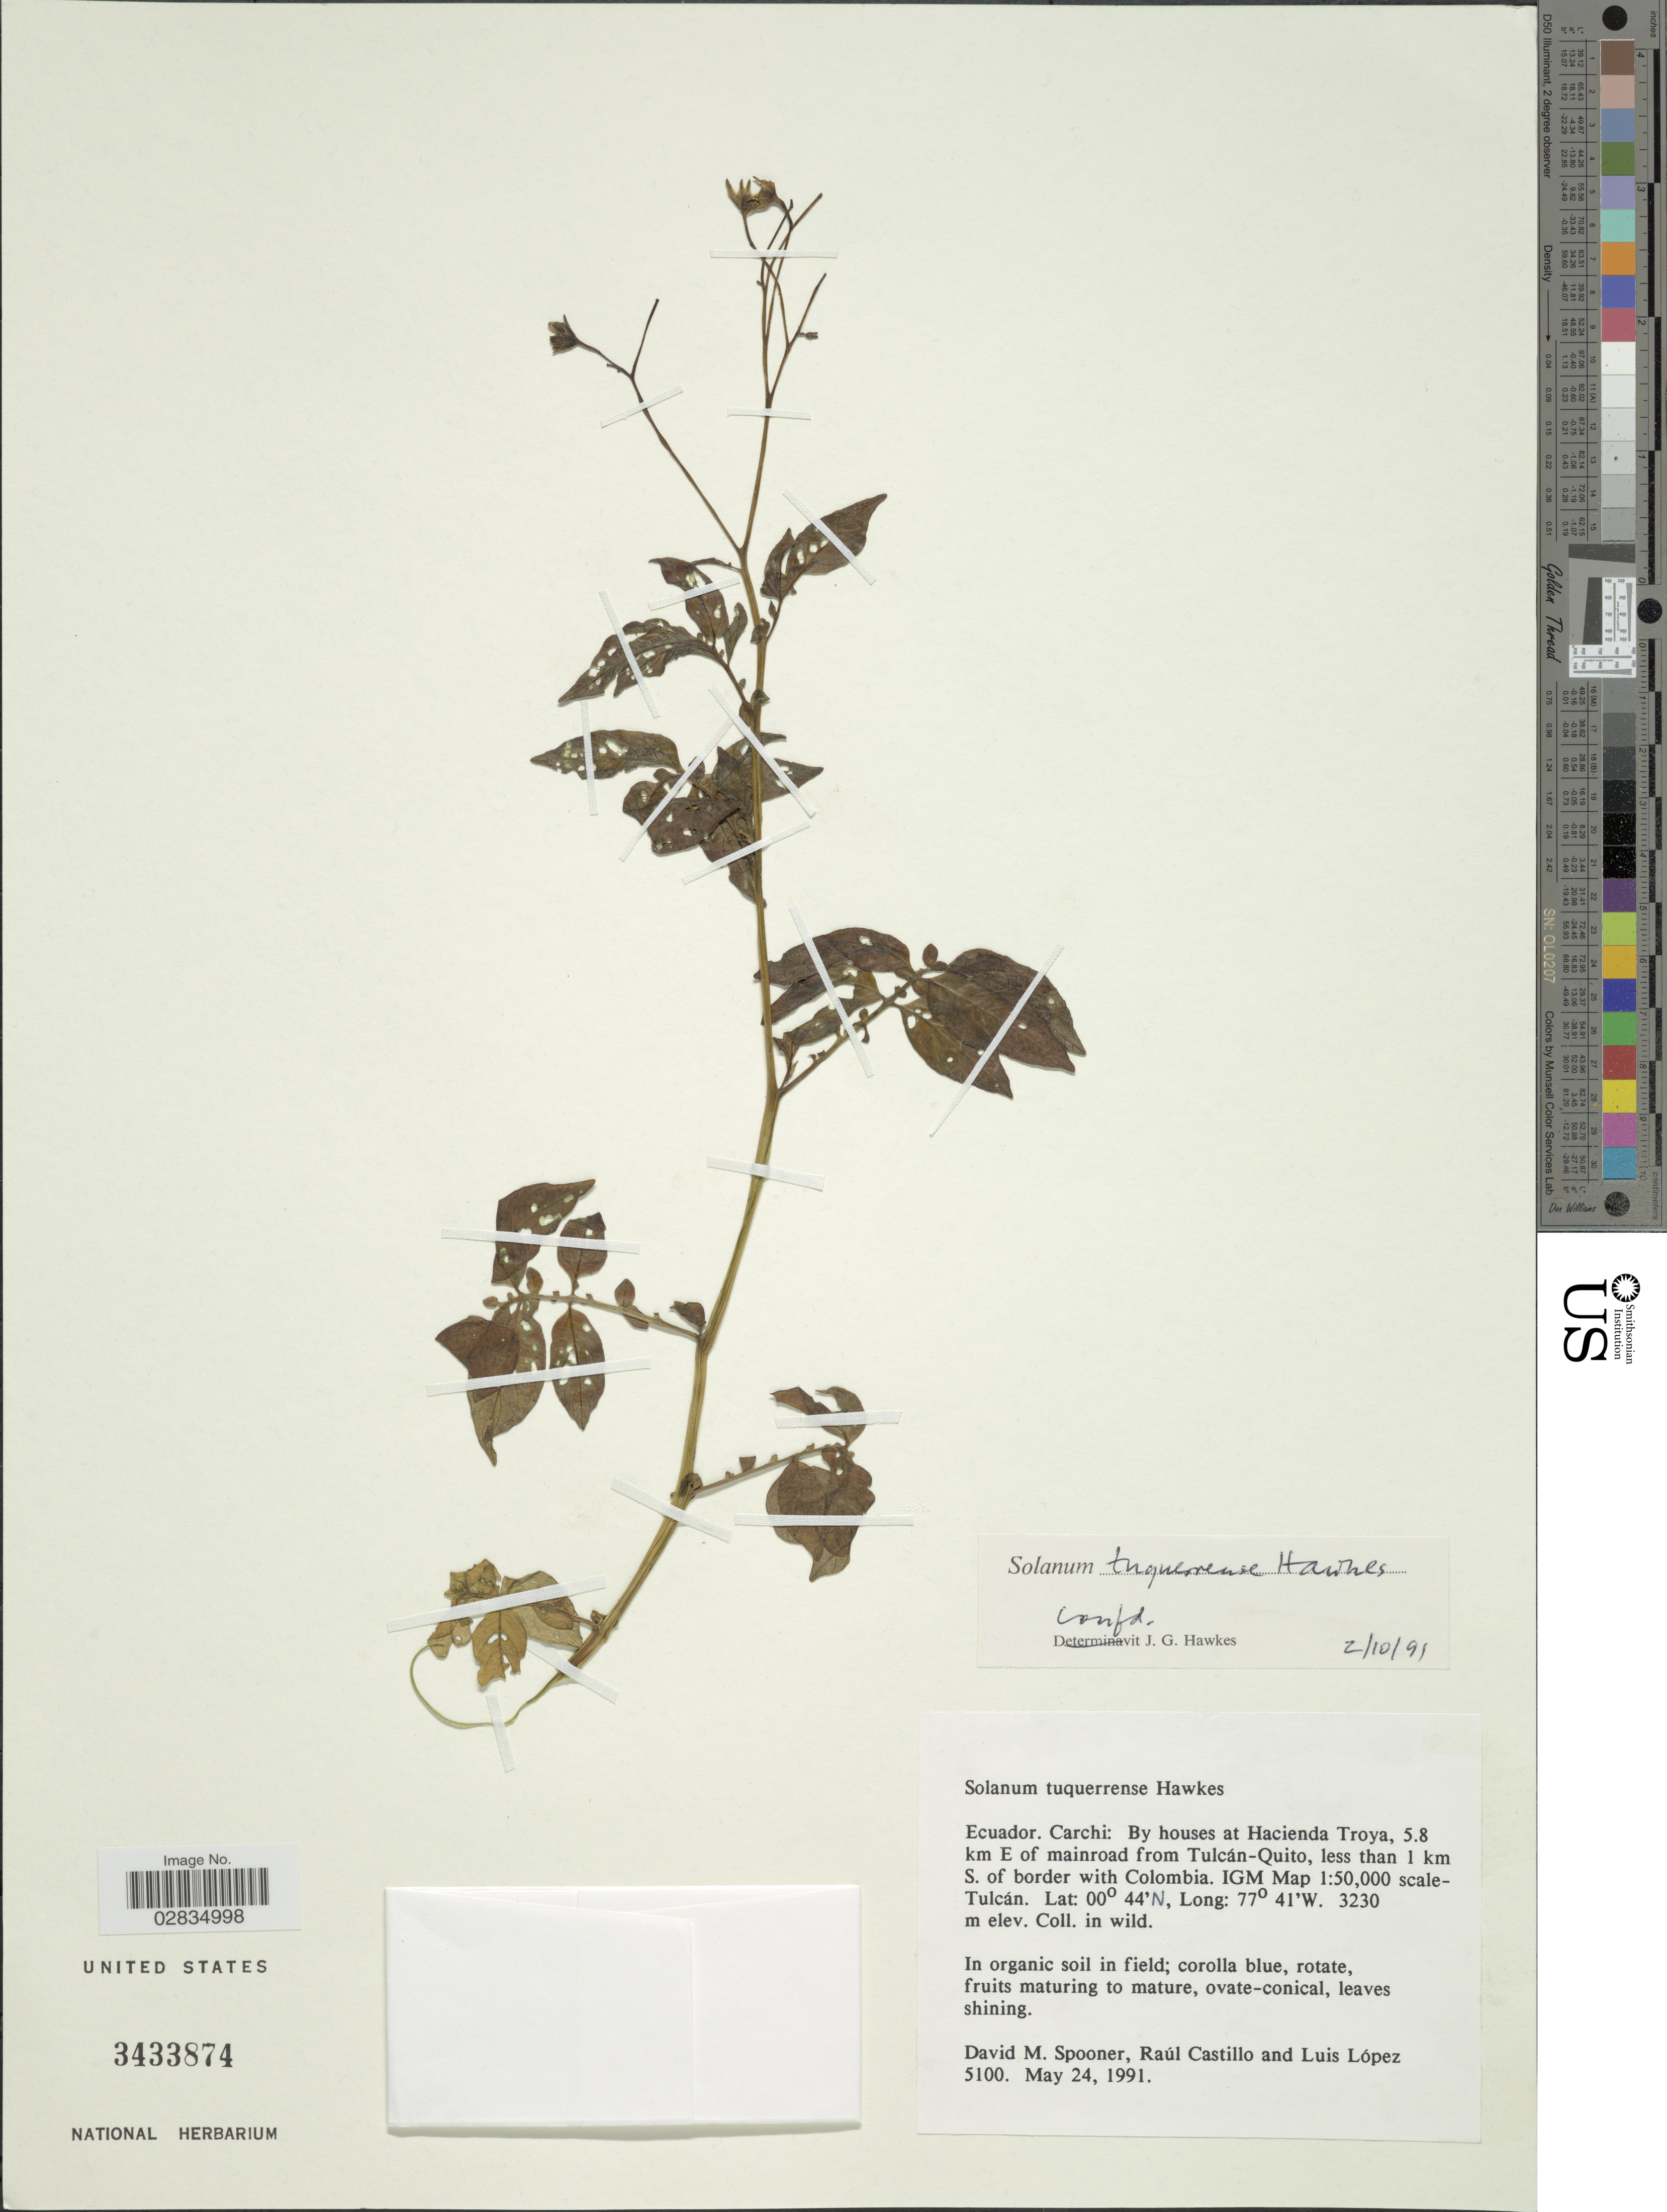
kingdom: Plantae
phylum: Tracheophyta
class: Magnoliopsida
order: Solanales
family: Solanaceae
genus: Solanum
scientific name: Solanum tuquerrense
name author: Hawkes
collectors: D. Spooner, R. Castillo & L. López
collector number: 5100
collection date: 1991-05-24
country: Ecuador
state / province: Carchi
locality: By houses at Hacienda Troya, 5.8 km E of mainroad from Tulcán-Quito, less than 1 km S. of border with Colombia, IGM Map 1:50.000 scale-Tulcán.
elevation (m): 3230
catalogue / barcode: US 3433874